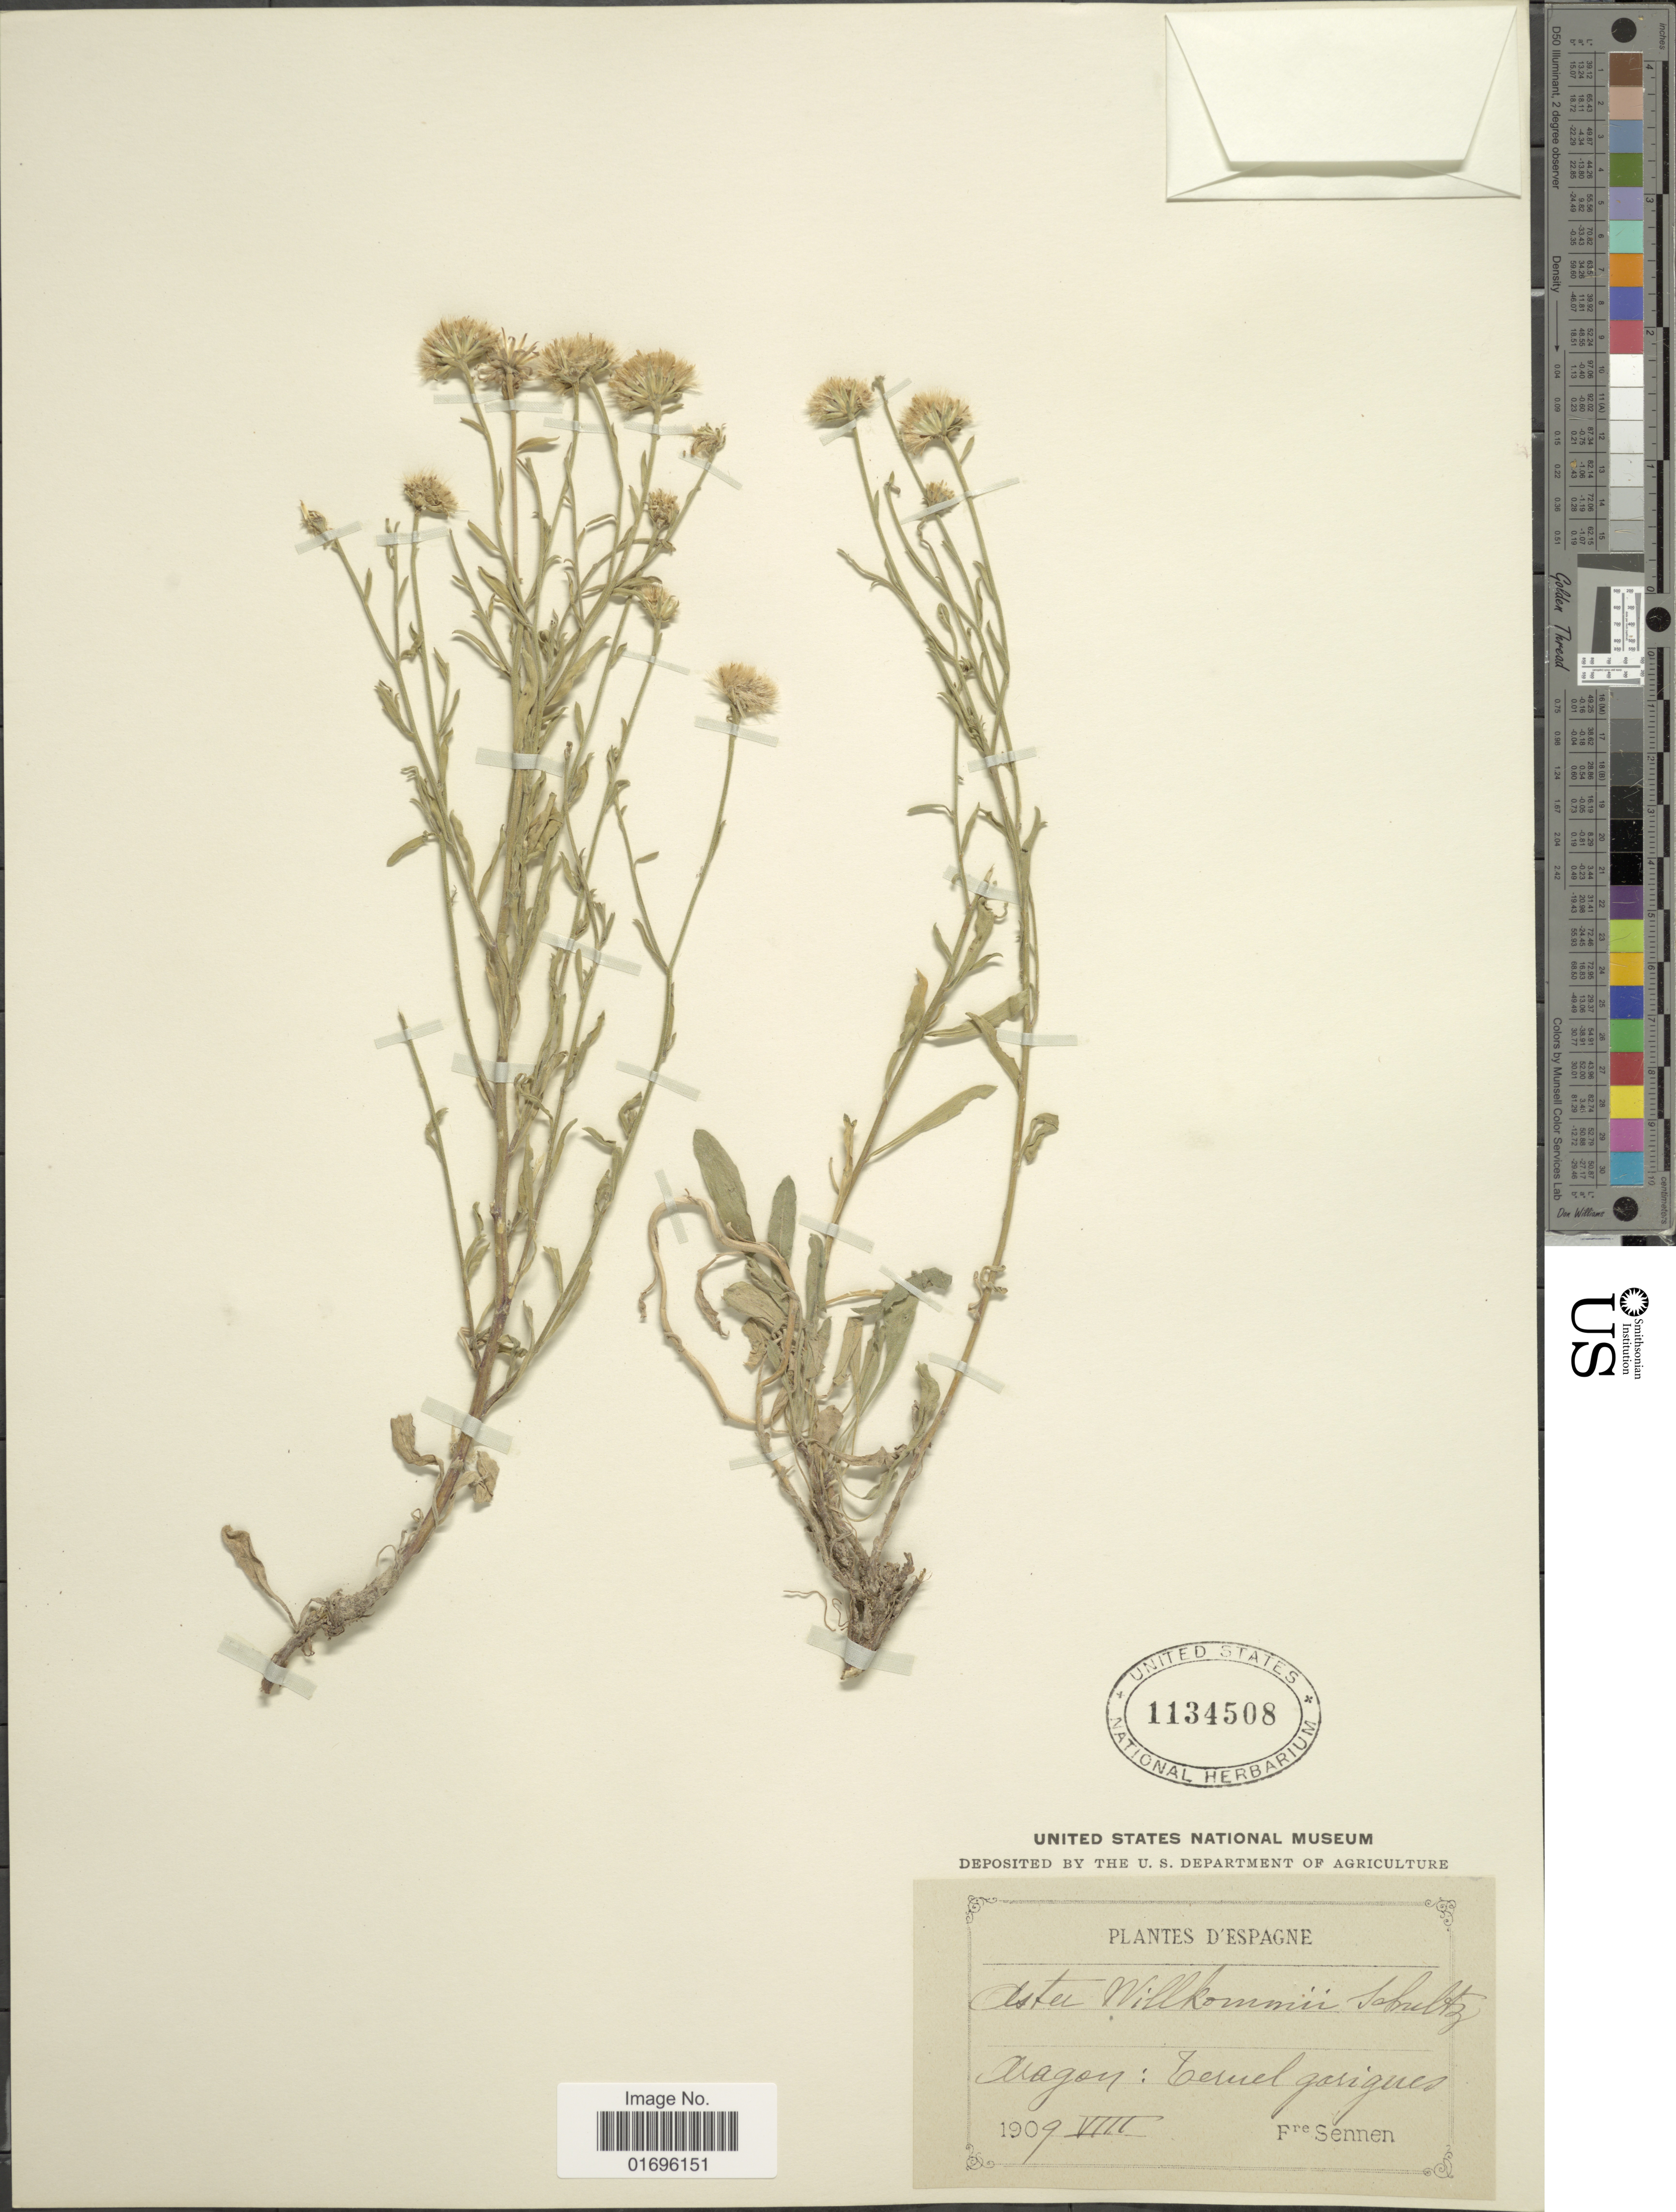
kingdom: Plantae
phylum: Tracheophyta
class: Magnoliopsida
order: Asterales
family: Asteraceae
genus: Aster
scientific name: Aster willkommii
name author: Sch. Bip.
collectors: E. Sennen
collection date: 1909-08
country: Spain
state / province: Aragón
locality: D'Espagne. Aragon: Teruel. Garrigues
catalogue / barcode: US 1134508